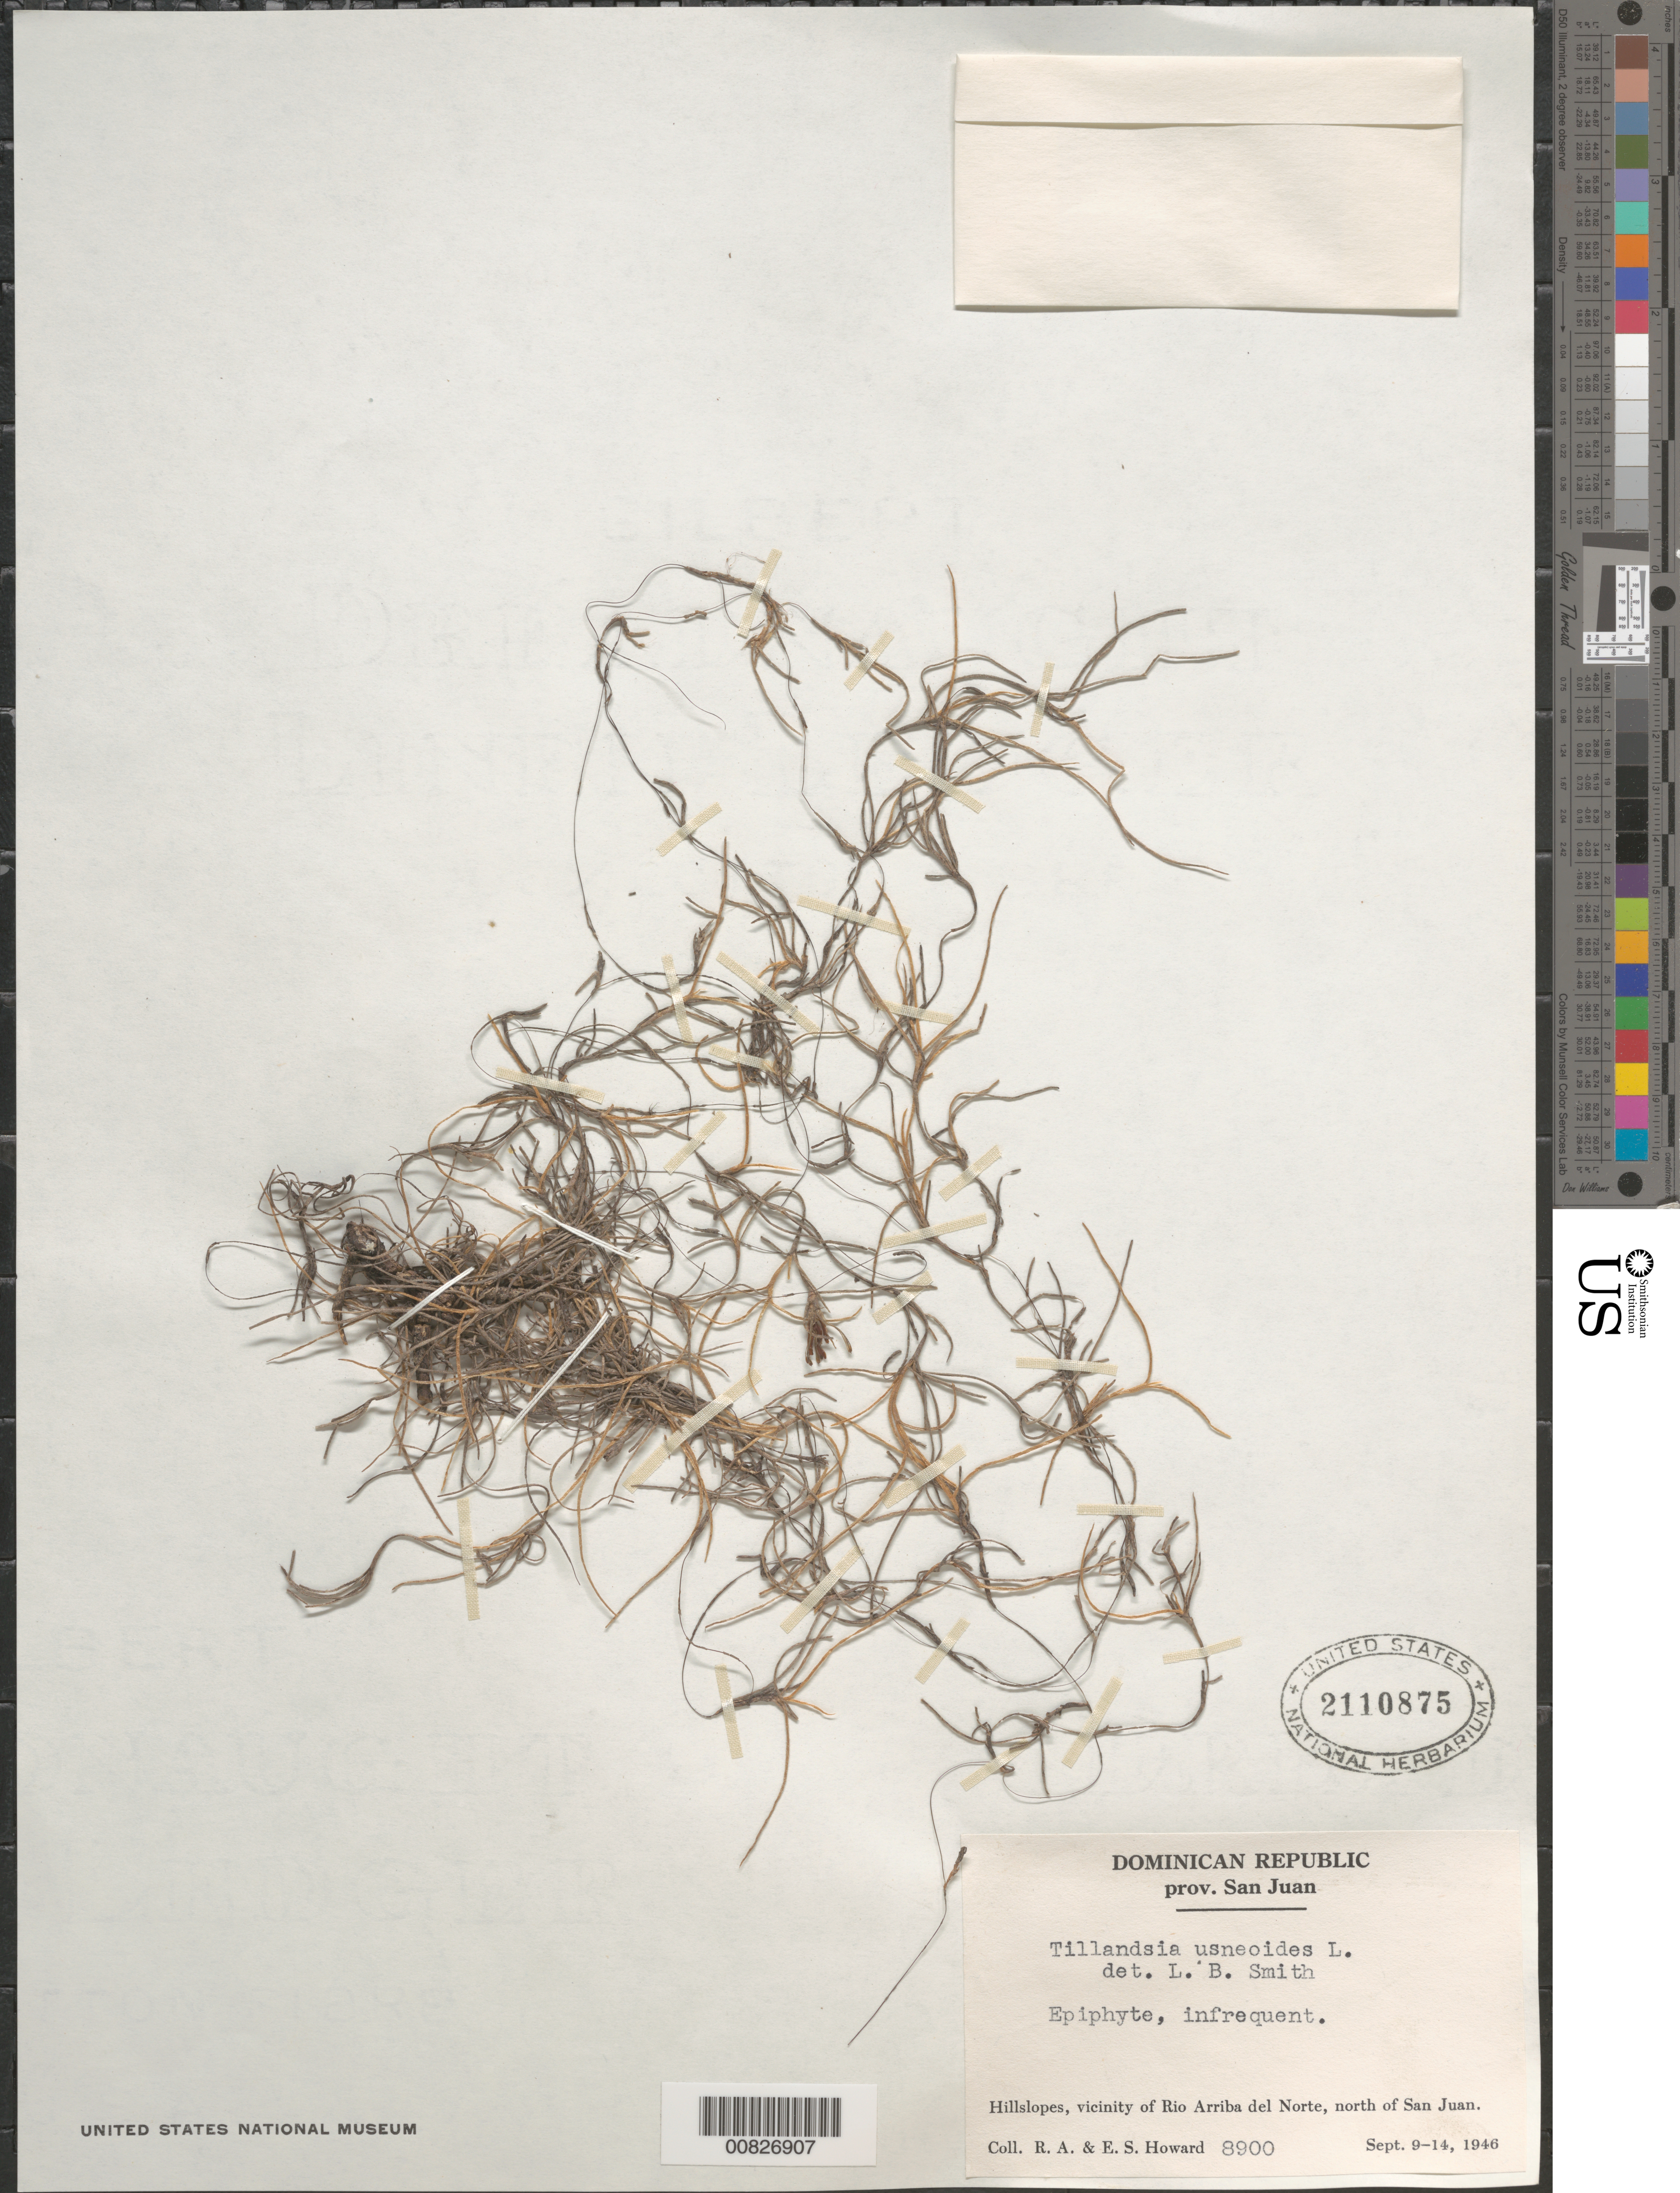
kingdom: Plantae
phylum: Tracheophyta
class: Liliopsida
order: Poales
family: Bromeliaceae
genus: Tillandsia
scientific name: Tillandsia usneoides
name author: (L.) L.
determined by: Smith, Lyman B., (US), NMNH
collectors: R. A. Howard & E. S. Howard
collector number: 8900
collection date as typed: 09 Sep 1946 to 14 Sep 1946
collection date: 1946-09-09/1946-09-14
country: Dominican Republic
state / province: San Juan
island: Hispaniola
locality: Hillslopes, vicinity of Río Arriba del Norte, north of San Juan.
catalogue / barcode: US 2110875